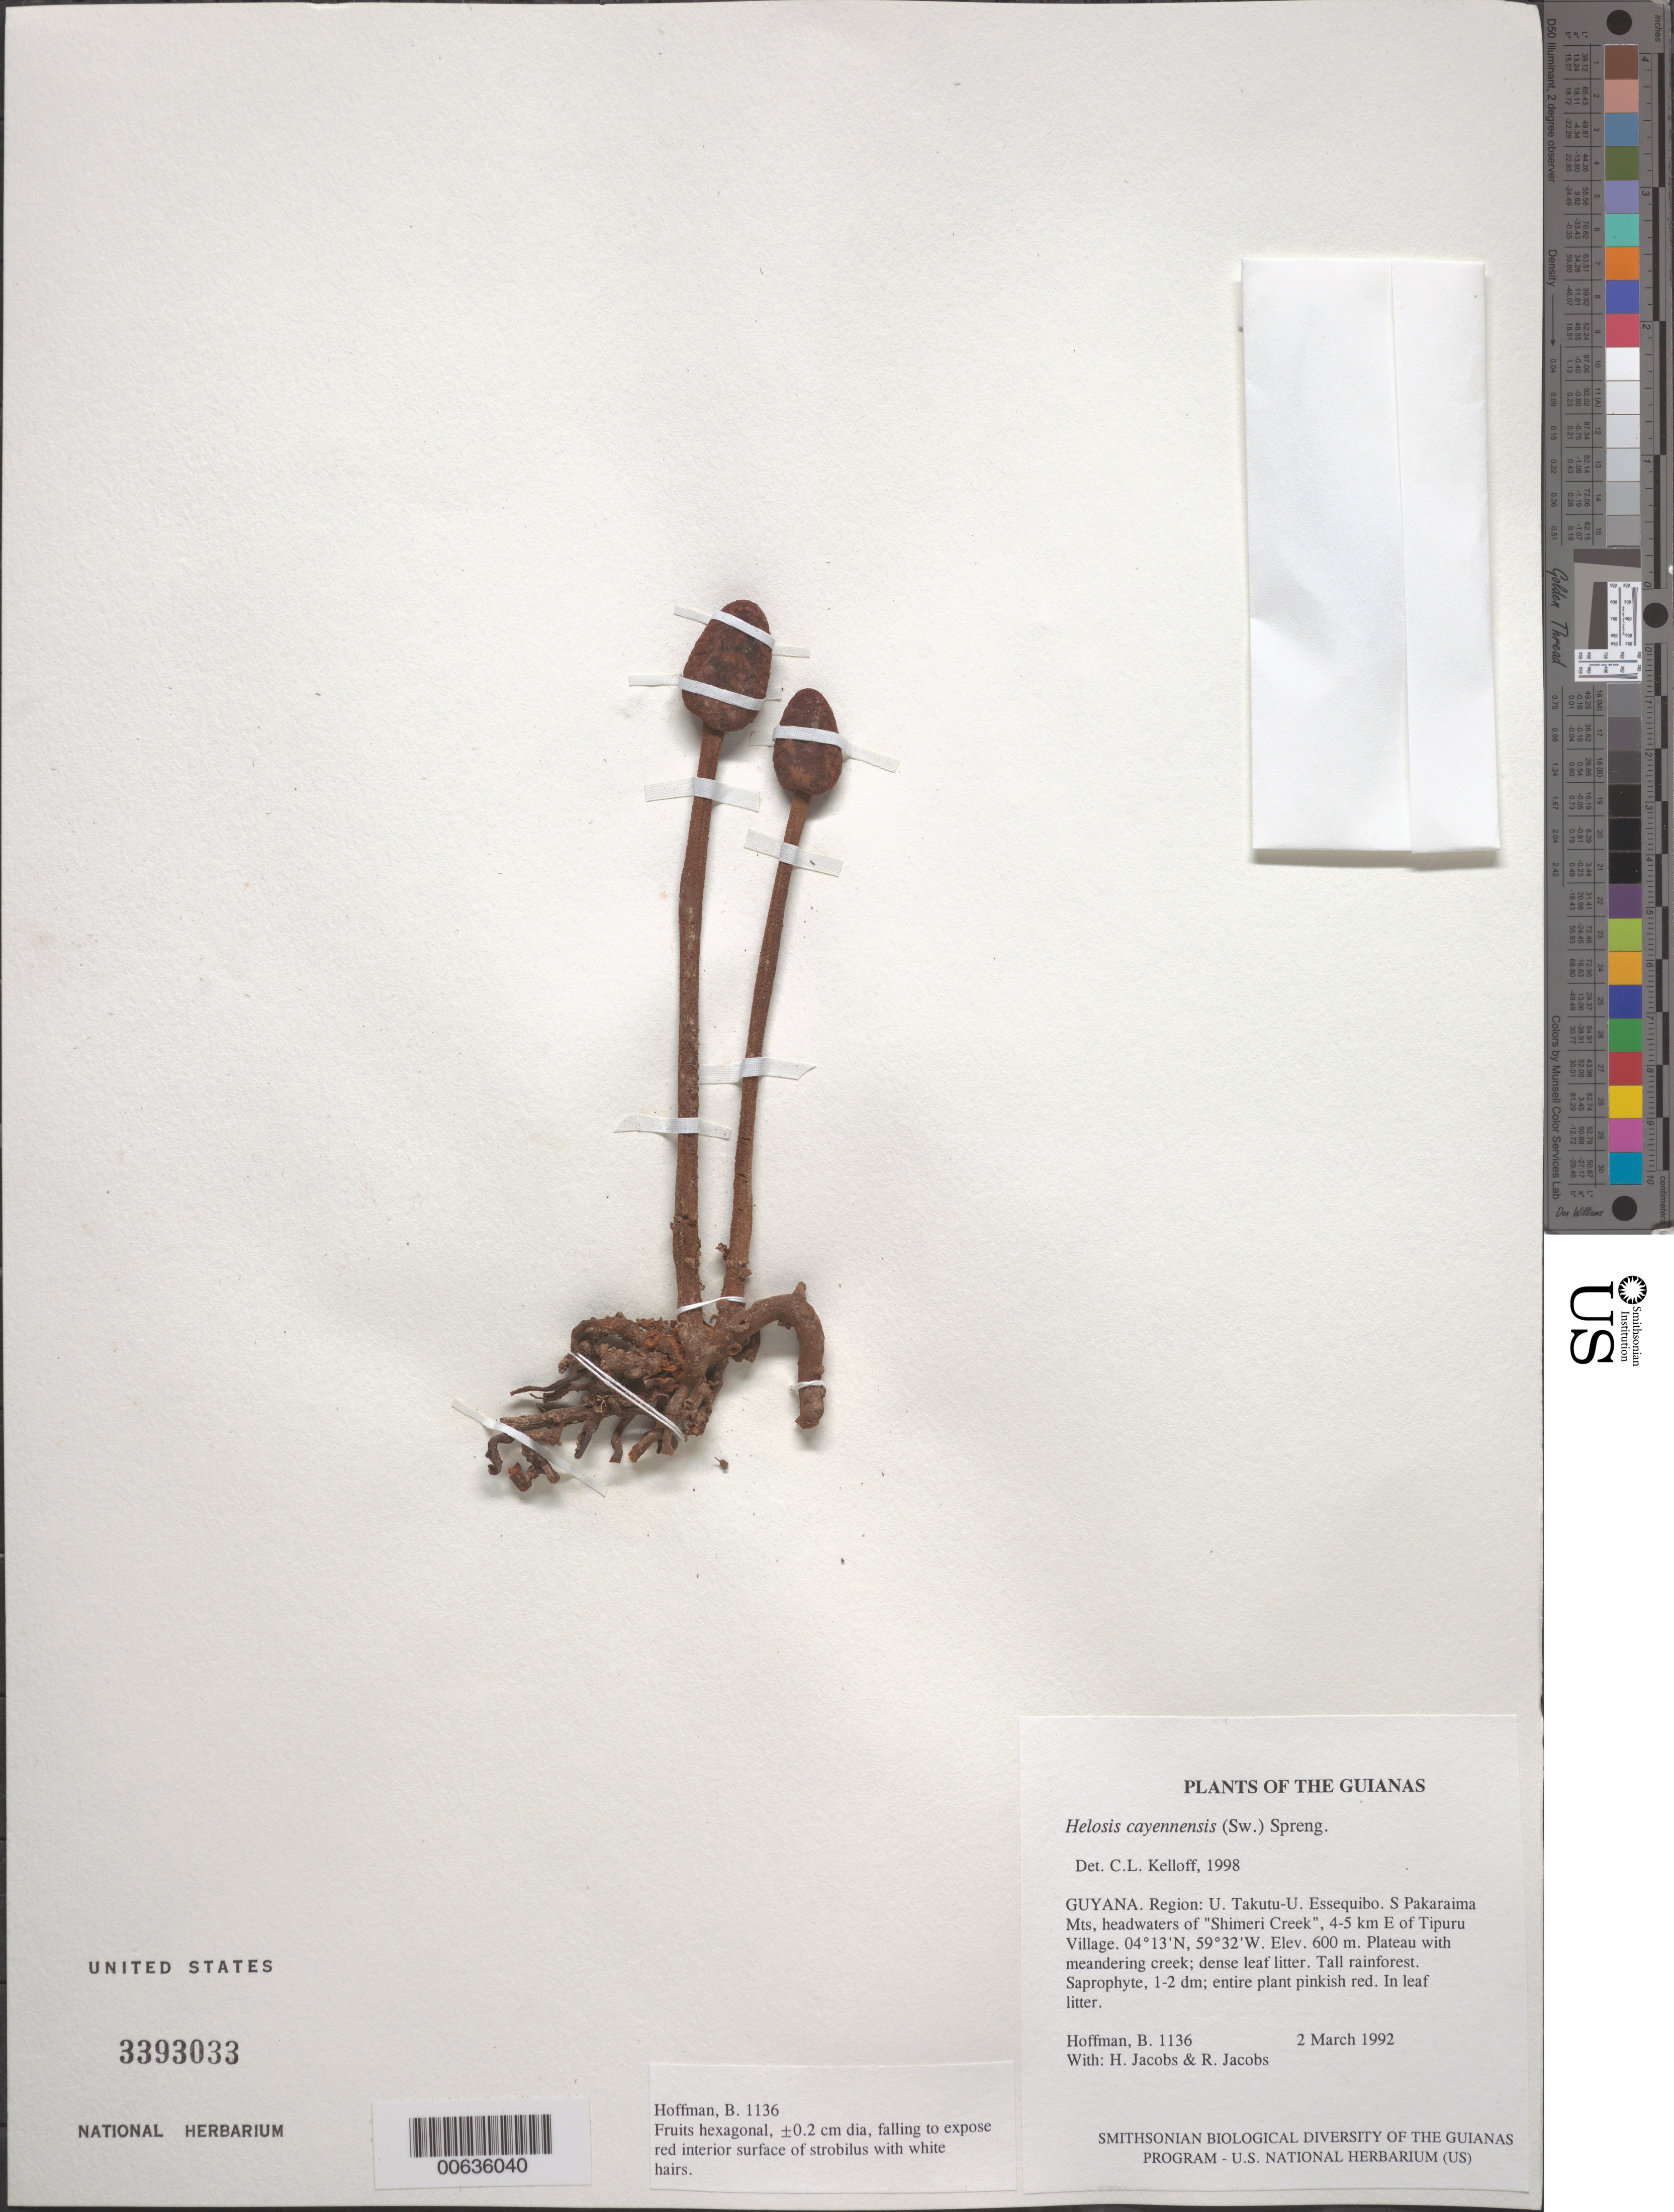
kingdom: Plantae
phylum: Tracheophyta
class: Magnoliopsida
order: Santalales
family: Balanophoraceae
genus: Helosis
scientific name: Helosis cayennensis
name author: (Sw.) Spreng.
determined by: Kelloff, Carol L., (US), Smithsonian Institution - National Museum of Natural History (UNITED STATES)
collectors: B. Hoffman, H. Jacobs & R. Jacobs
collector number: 1136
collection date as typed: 2 March 1992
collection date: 1992-03-02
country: Guyana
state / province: U. Takutu-U. Essequibo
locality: S Pakaraima Mts, headwaters of "Shimeri Creek", 4-5 km E of Tipuru Village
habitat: Plateau with meandering creek; dense leaf litter. Tall rainforest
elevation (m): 600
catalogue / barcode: US 3393033